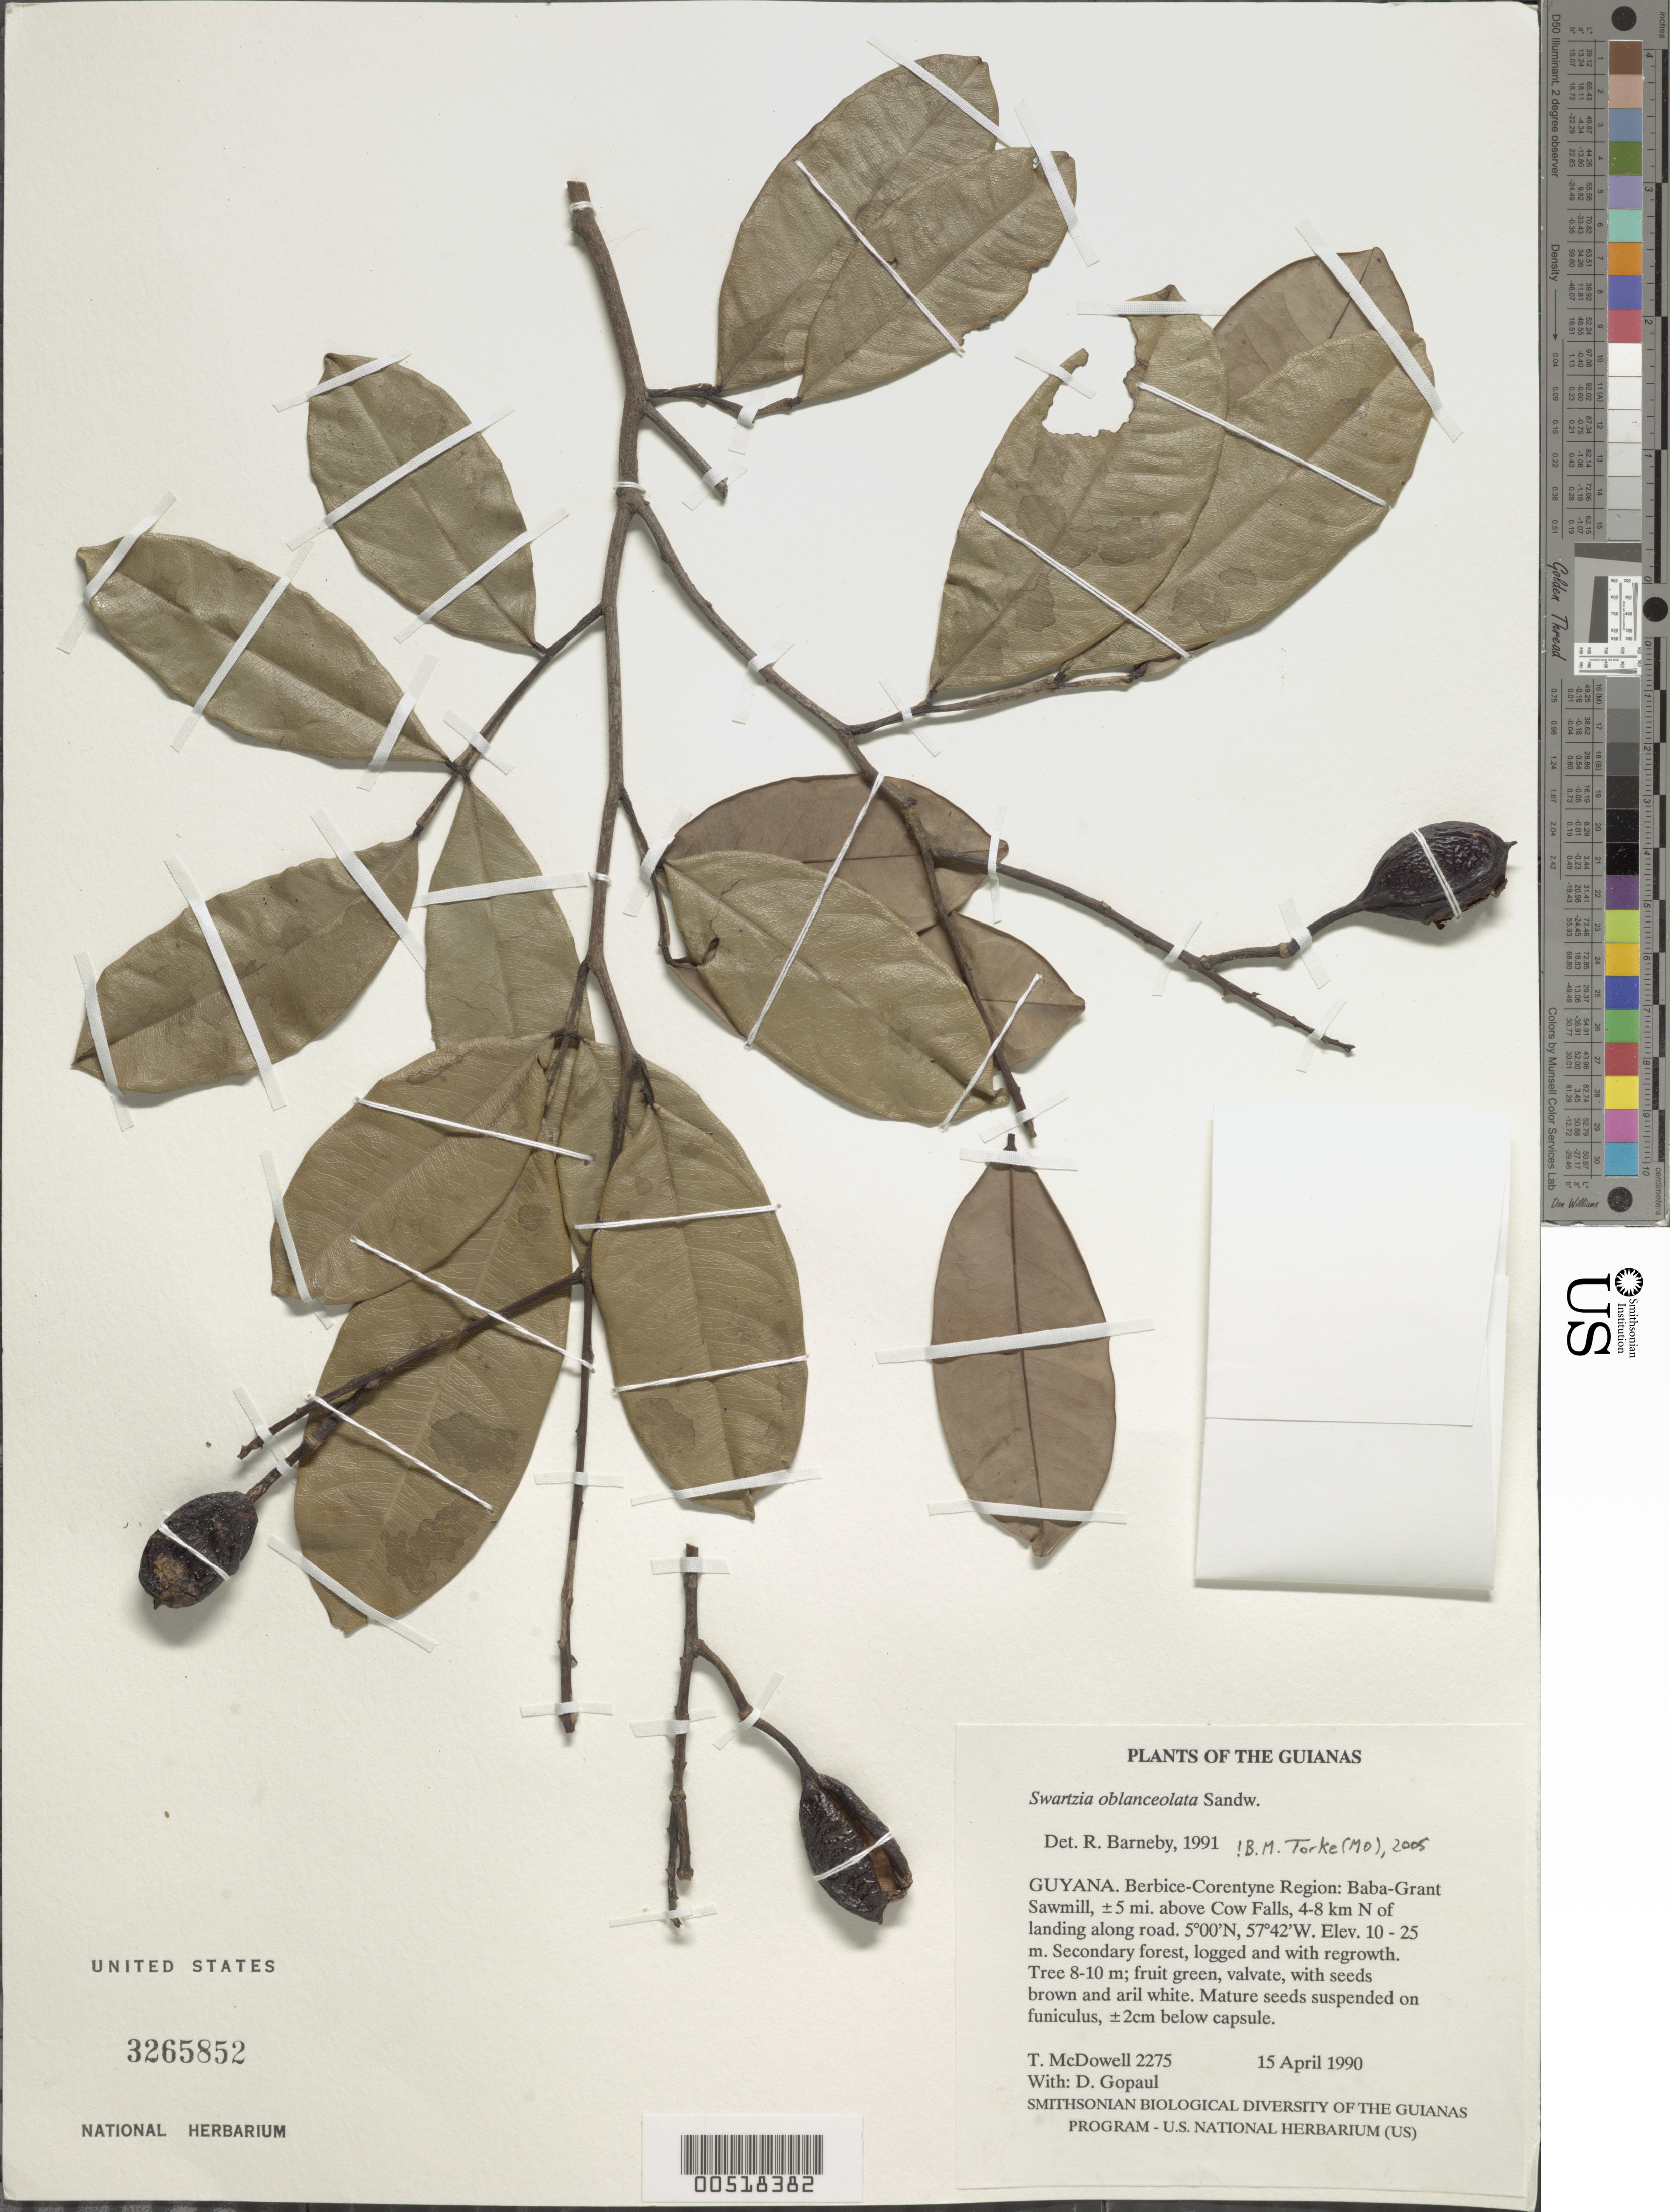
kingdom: Plantae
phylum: Tracheophyta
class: Magnoliopsida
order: Fabales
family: Fabaceae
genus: Swartzia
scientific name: Swartzia oblanceolata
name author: Sandwith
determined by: Barneby, Rupert C., (NY)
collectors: T. McDowell & D. Gopaul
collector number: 2275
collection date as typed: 15 April 1990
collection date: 1990-04-15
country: Guyana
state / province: E. Berbice-Corentyne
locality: Baba-Grant Sawmill, ±5 mi. above Cow Falls, Corentyne River. 4-8 km N of landing along logging road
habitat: Secondary forest, logged and with regrowth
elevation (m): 10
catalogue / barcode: US 3265852